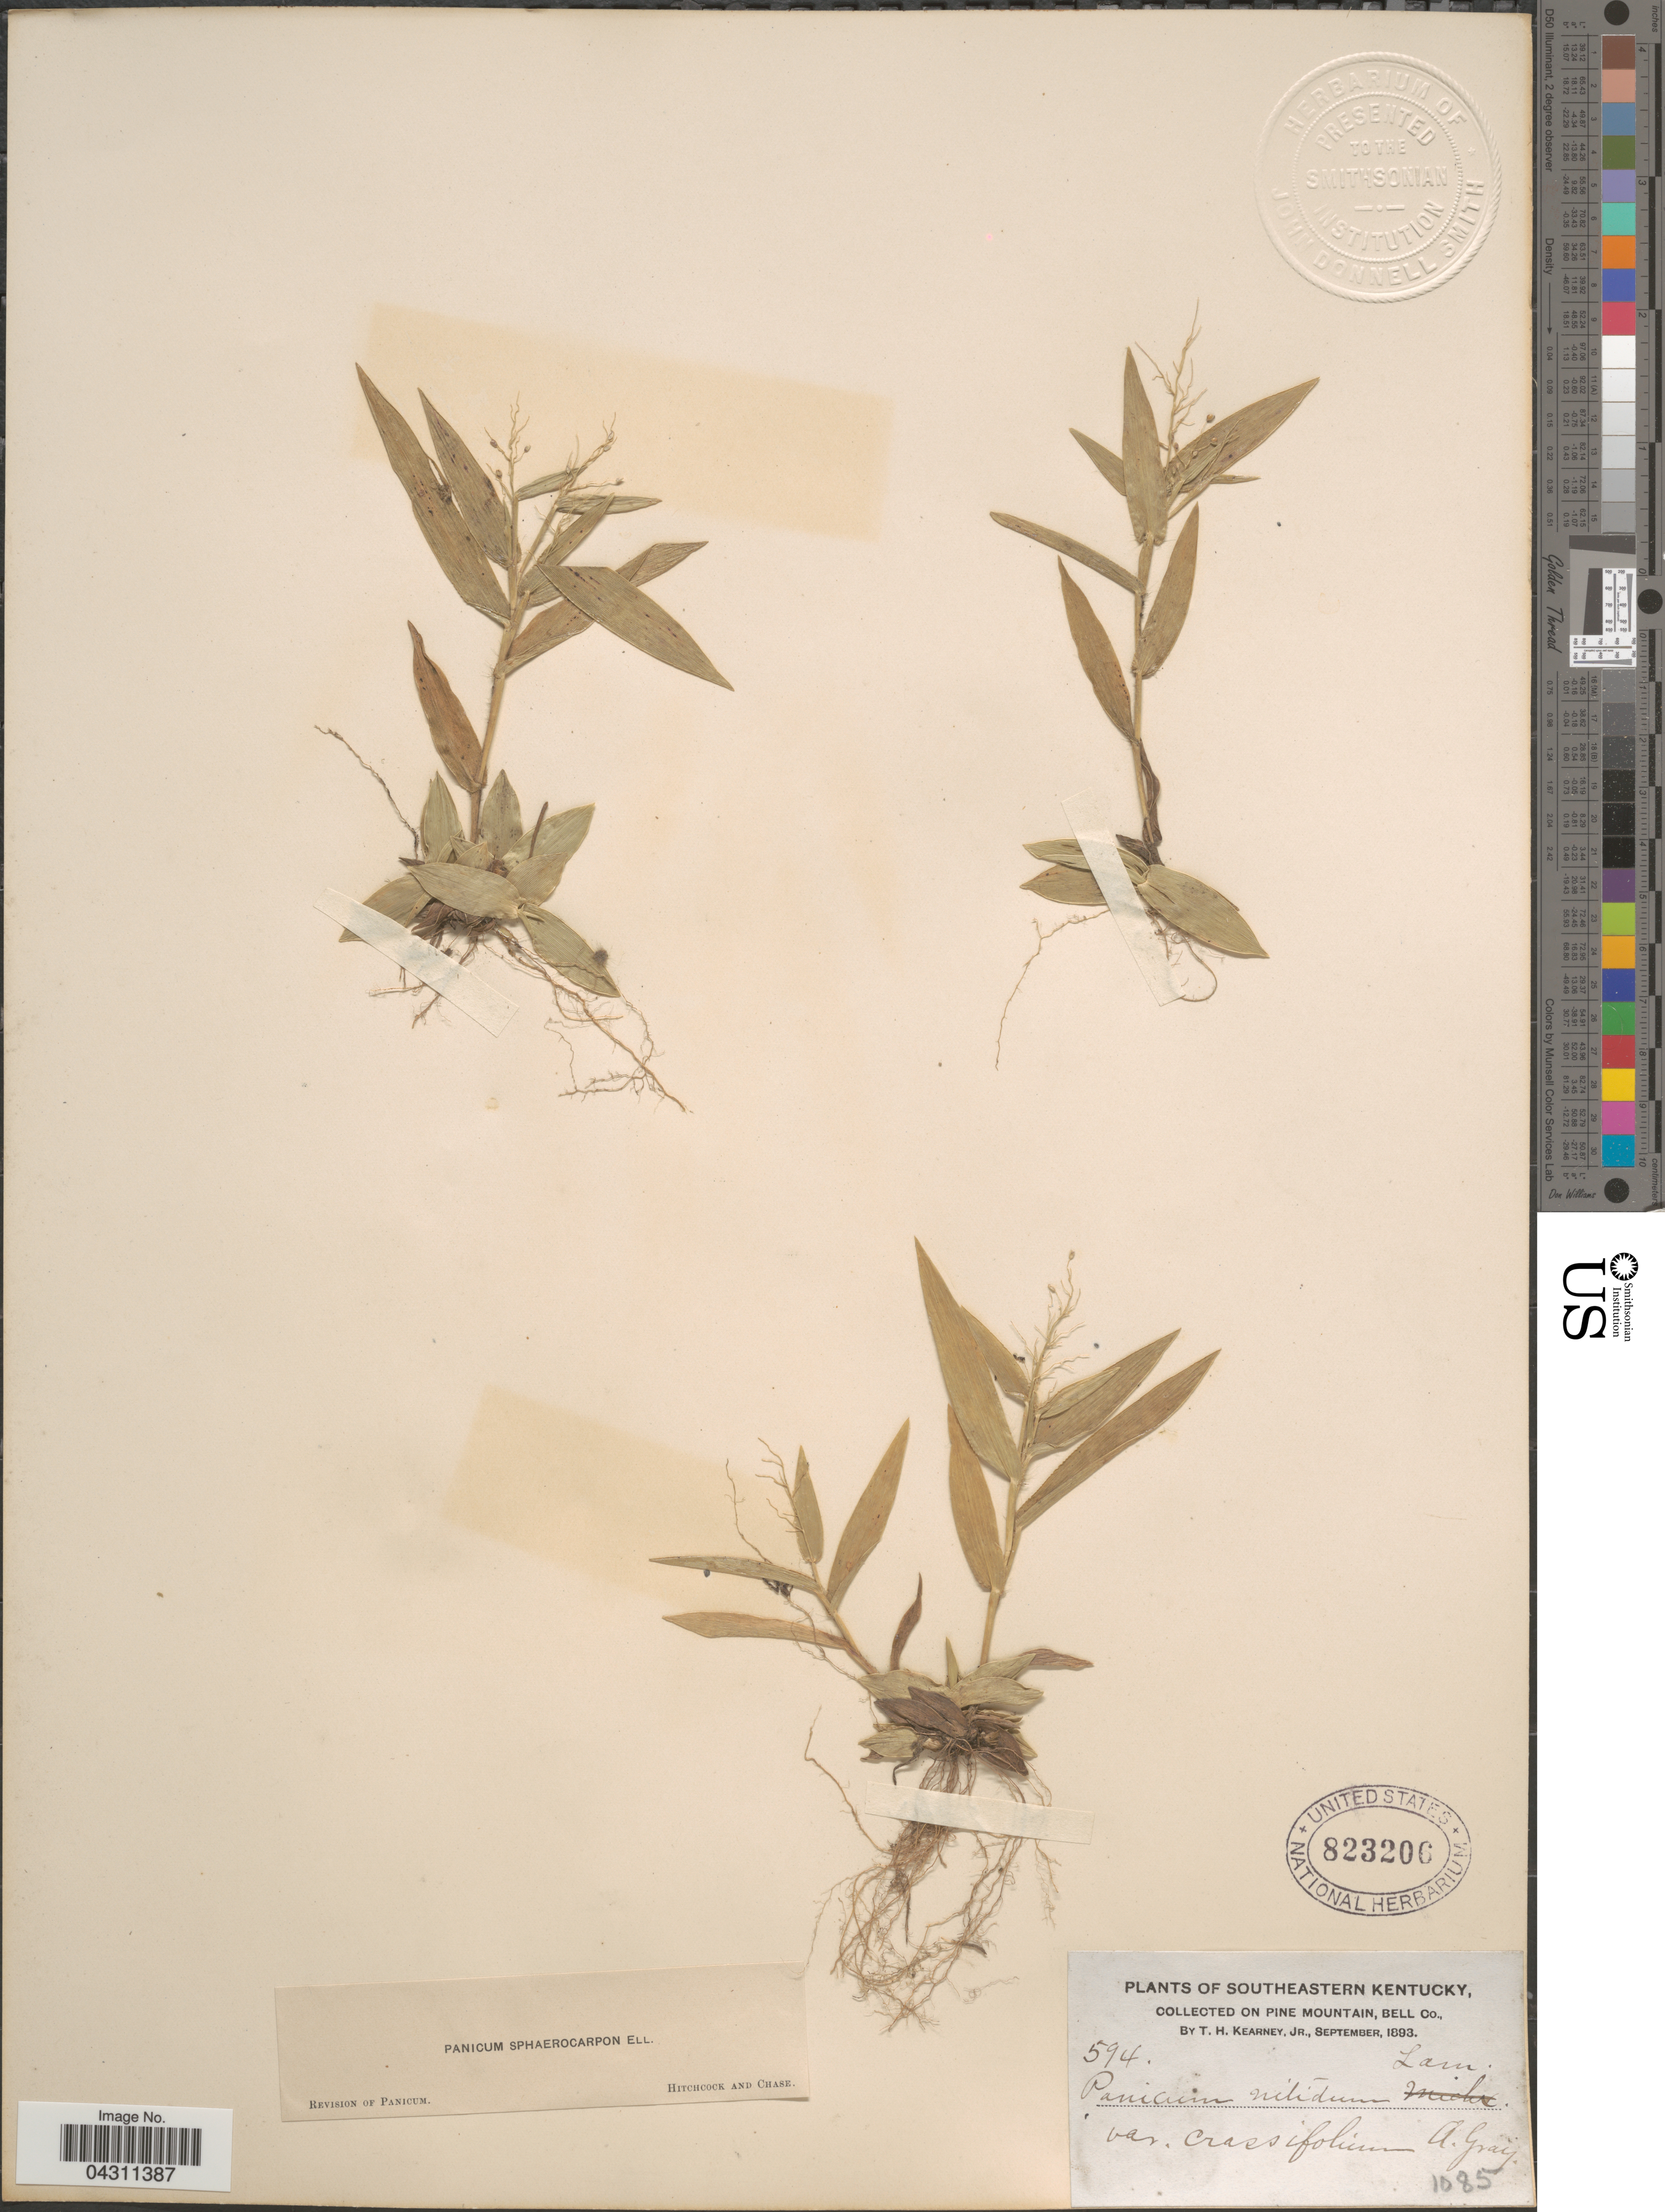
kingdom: Plantae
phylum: Tracheophyta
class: Liliopsida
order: Poales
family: Poaceae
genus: Dichanthelium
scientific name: Dichanthelium sphaerocarpon var. sphaerocarpon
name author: (Elliott) Gould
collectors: T. H. Kearney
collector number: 594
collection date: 1893-09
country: United States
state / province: Kentucky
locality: Southeastern Kentucky. On Pine Mountain, Bell Co.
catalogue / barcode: US 823206